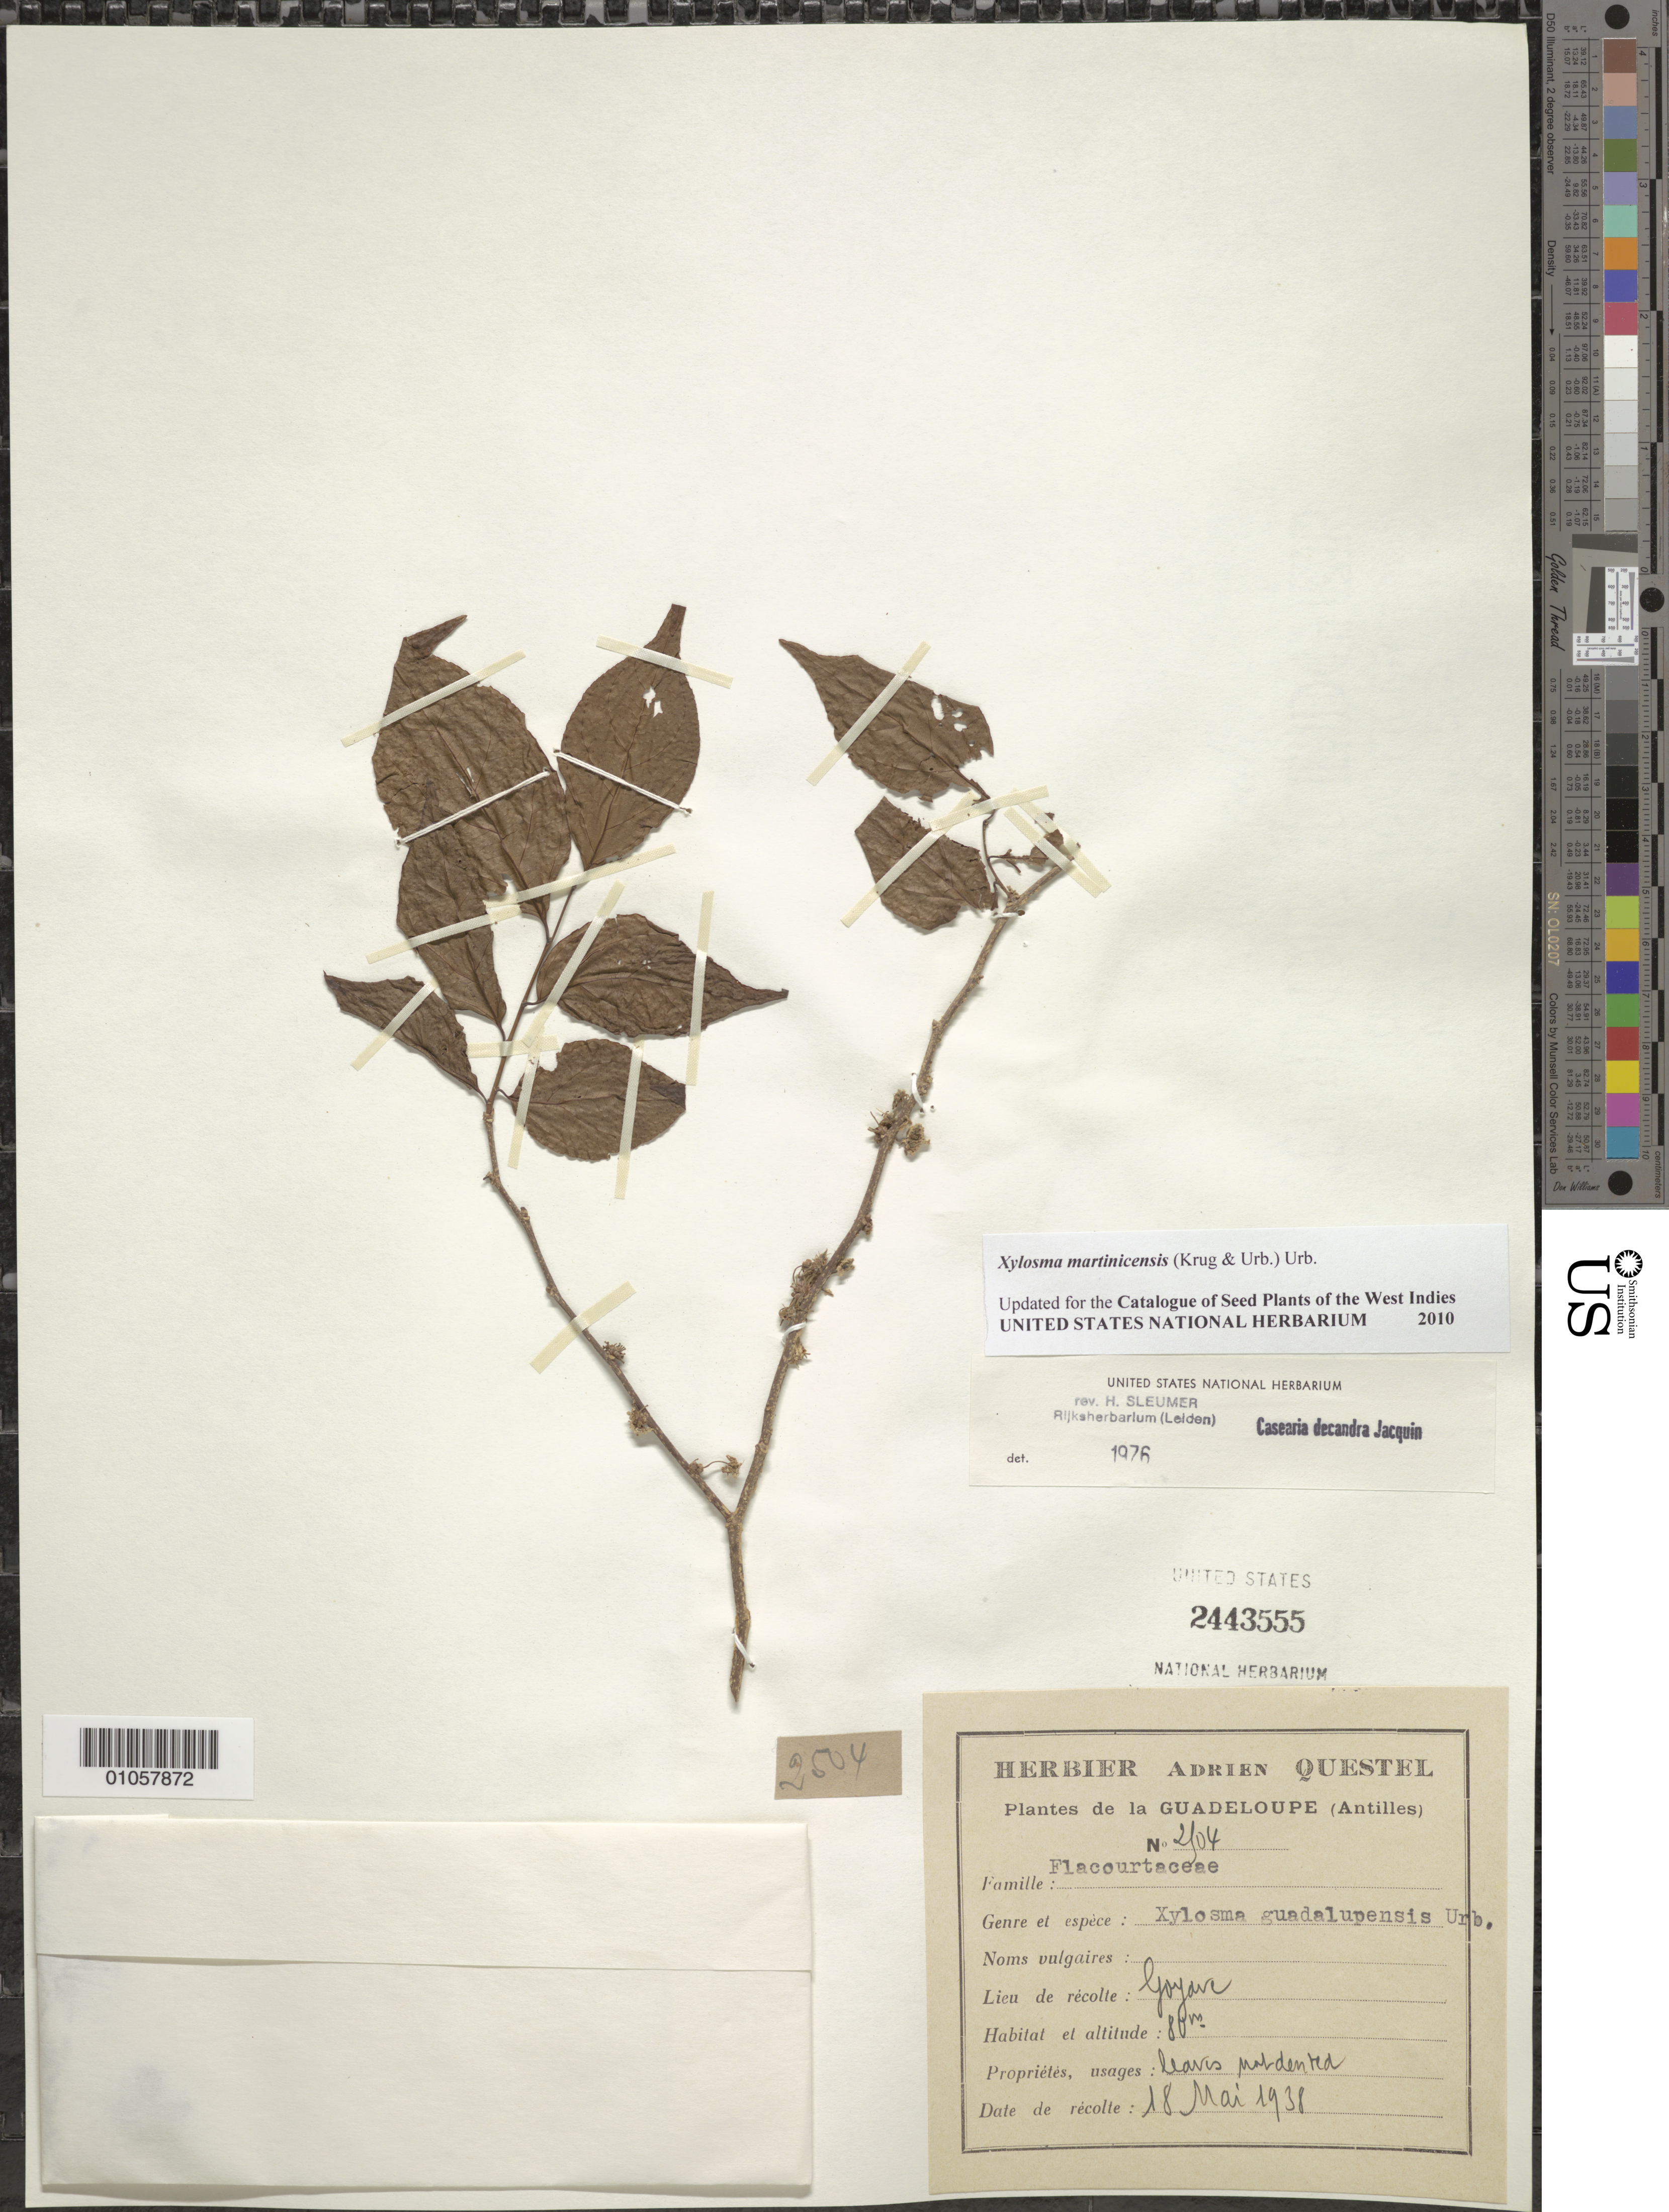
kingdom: Plantae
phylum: Tracheophyta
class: Magnoliopsida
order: Malpighiales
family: Salicaceae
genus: Xylosma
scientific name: Xylosma martinicense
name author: (Krug & Urb.) Urb.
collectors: A. Questel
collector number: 2504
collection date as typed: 18 May 1938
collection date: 1938-05-18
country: Guadeloupe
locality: Goyava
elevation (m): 80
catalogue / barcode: US 2443555